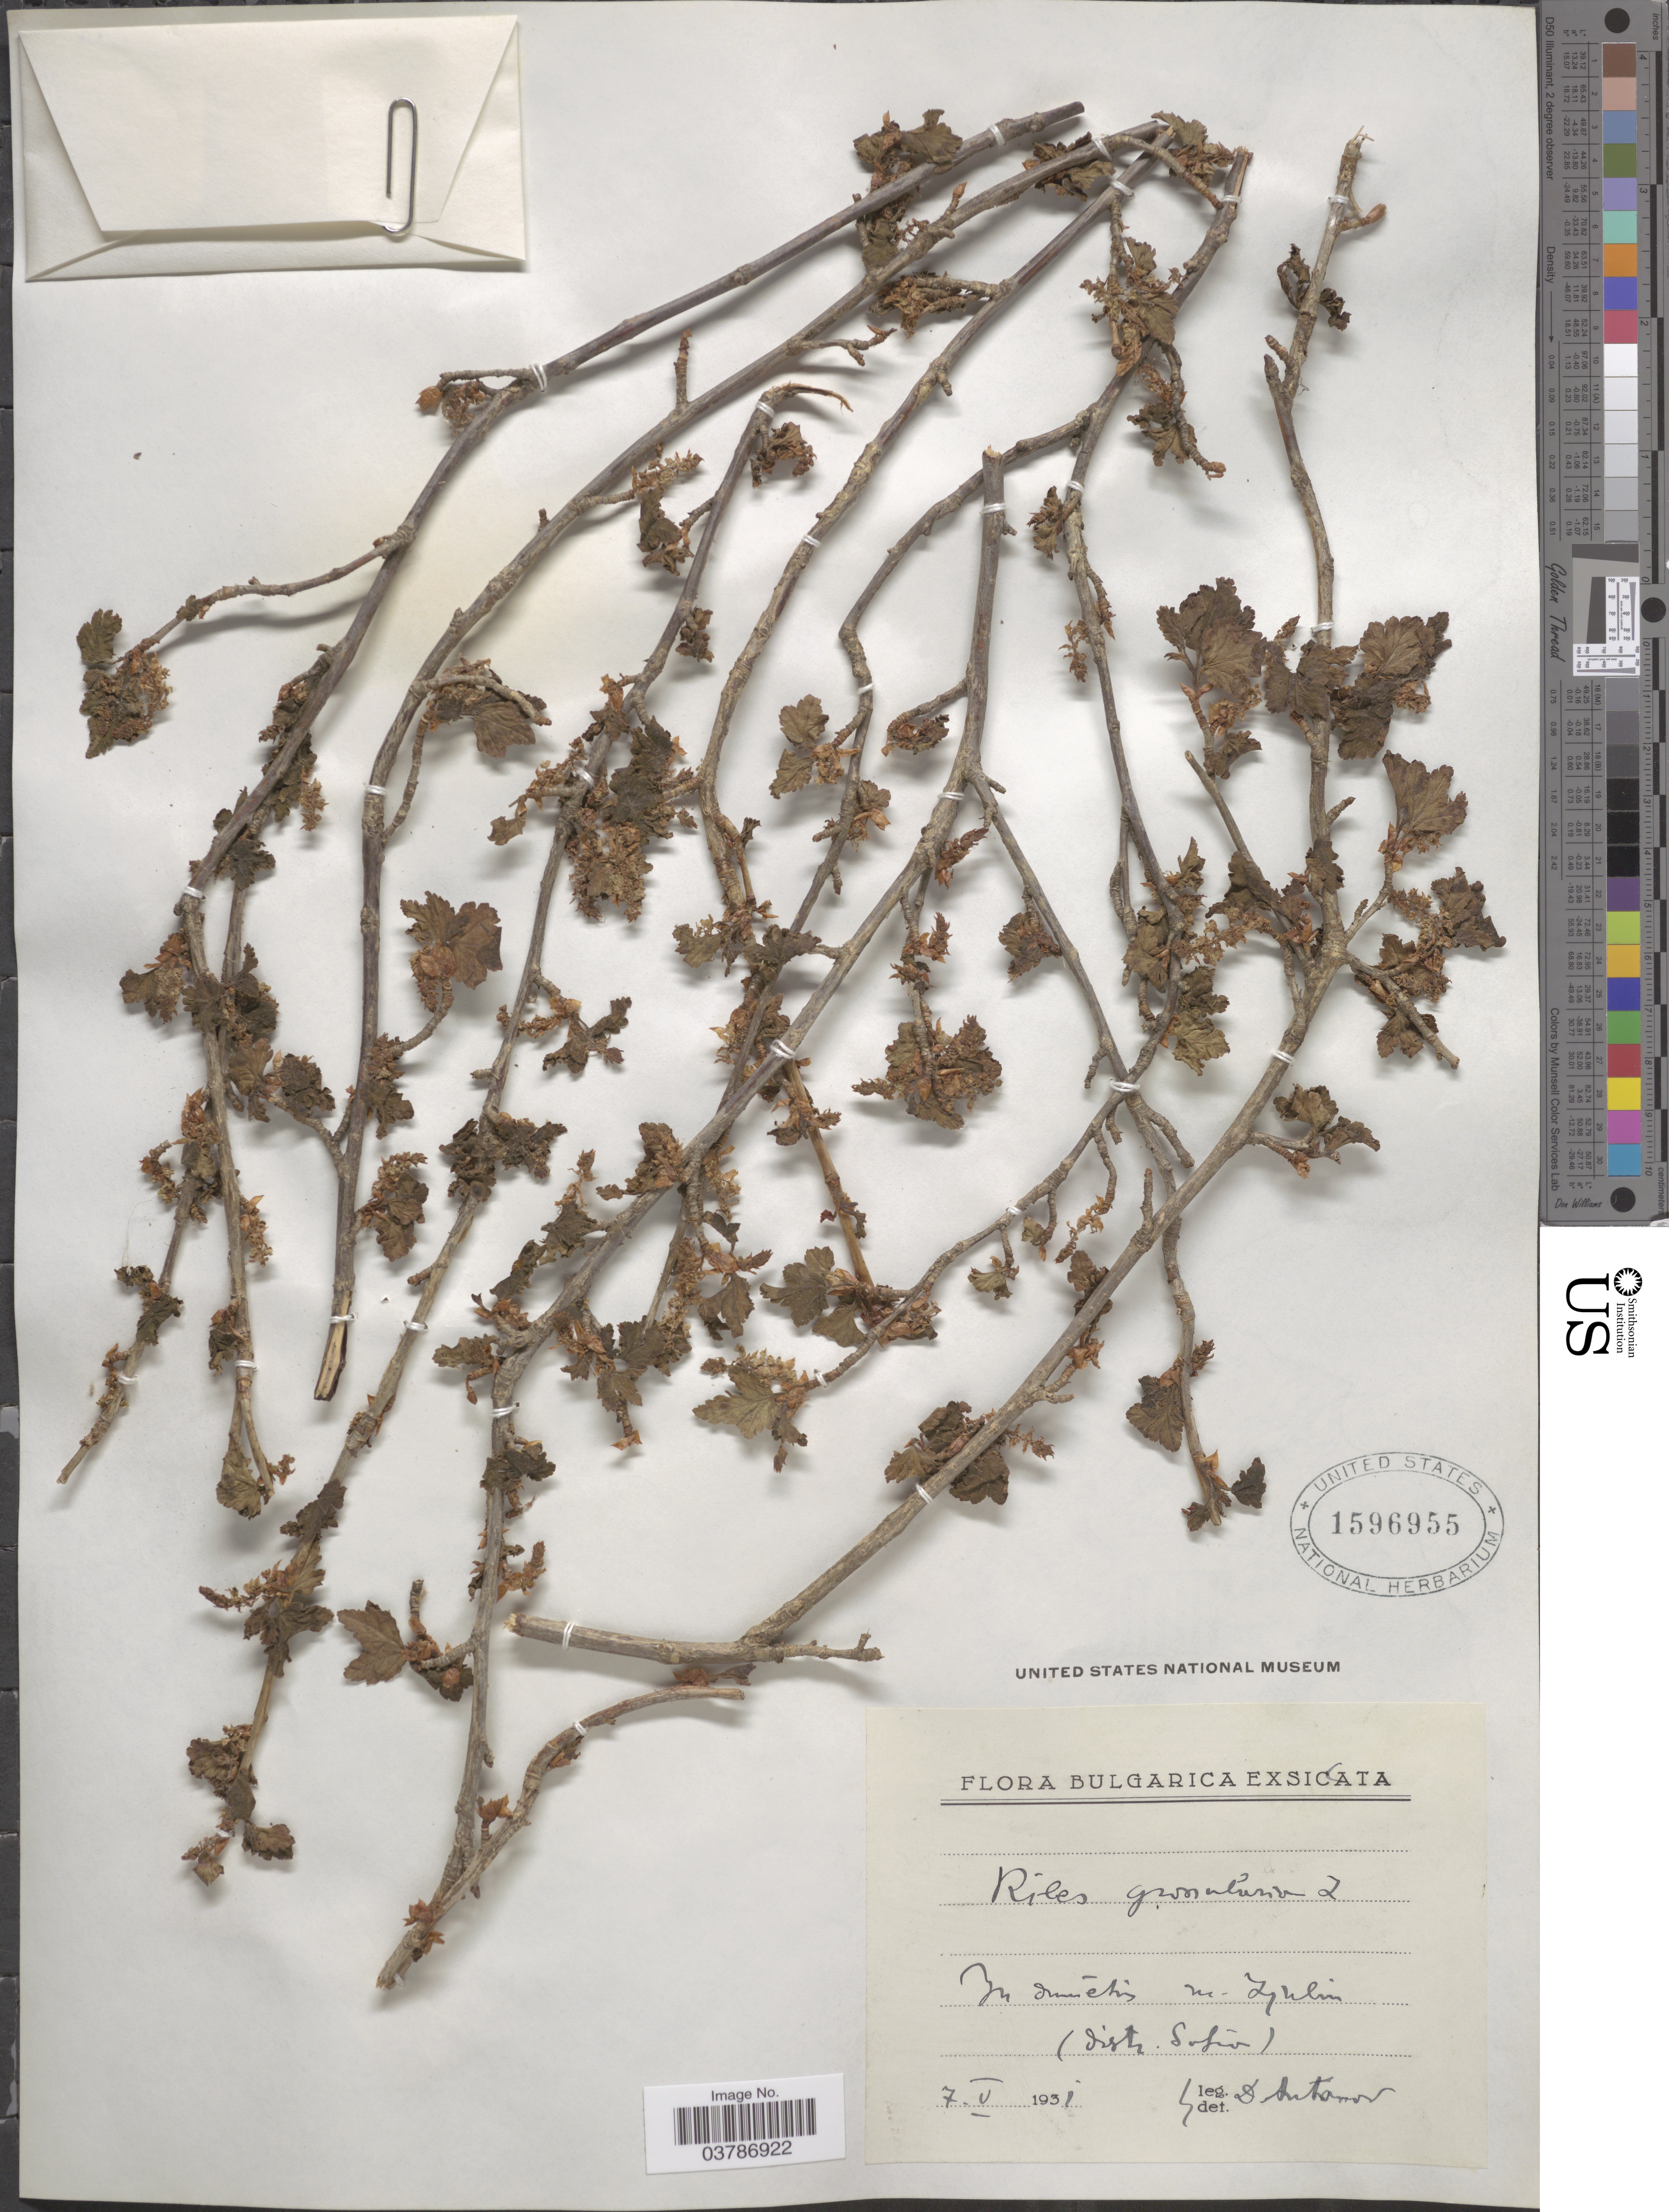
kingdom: Plantae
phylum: Tracheophyta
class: Magnoliopsida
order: Saxifragales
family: Grossulariaceae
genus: Ribes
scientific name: Ribes uva-crispa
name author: L.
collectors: D. Antonov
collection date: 1931-05-07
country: Bulgaria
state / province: Sofia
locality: In dumitis m. Zynlin* (distr. Sofía).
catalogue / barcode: US 1596955